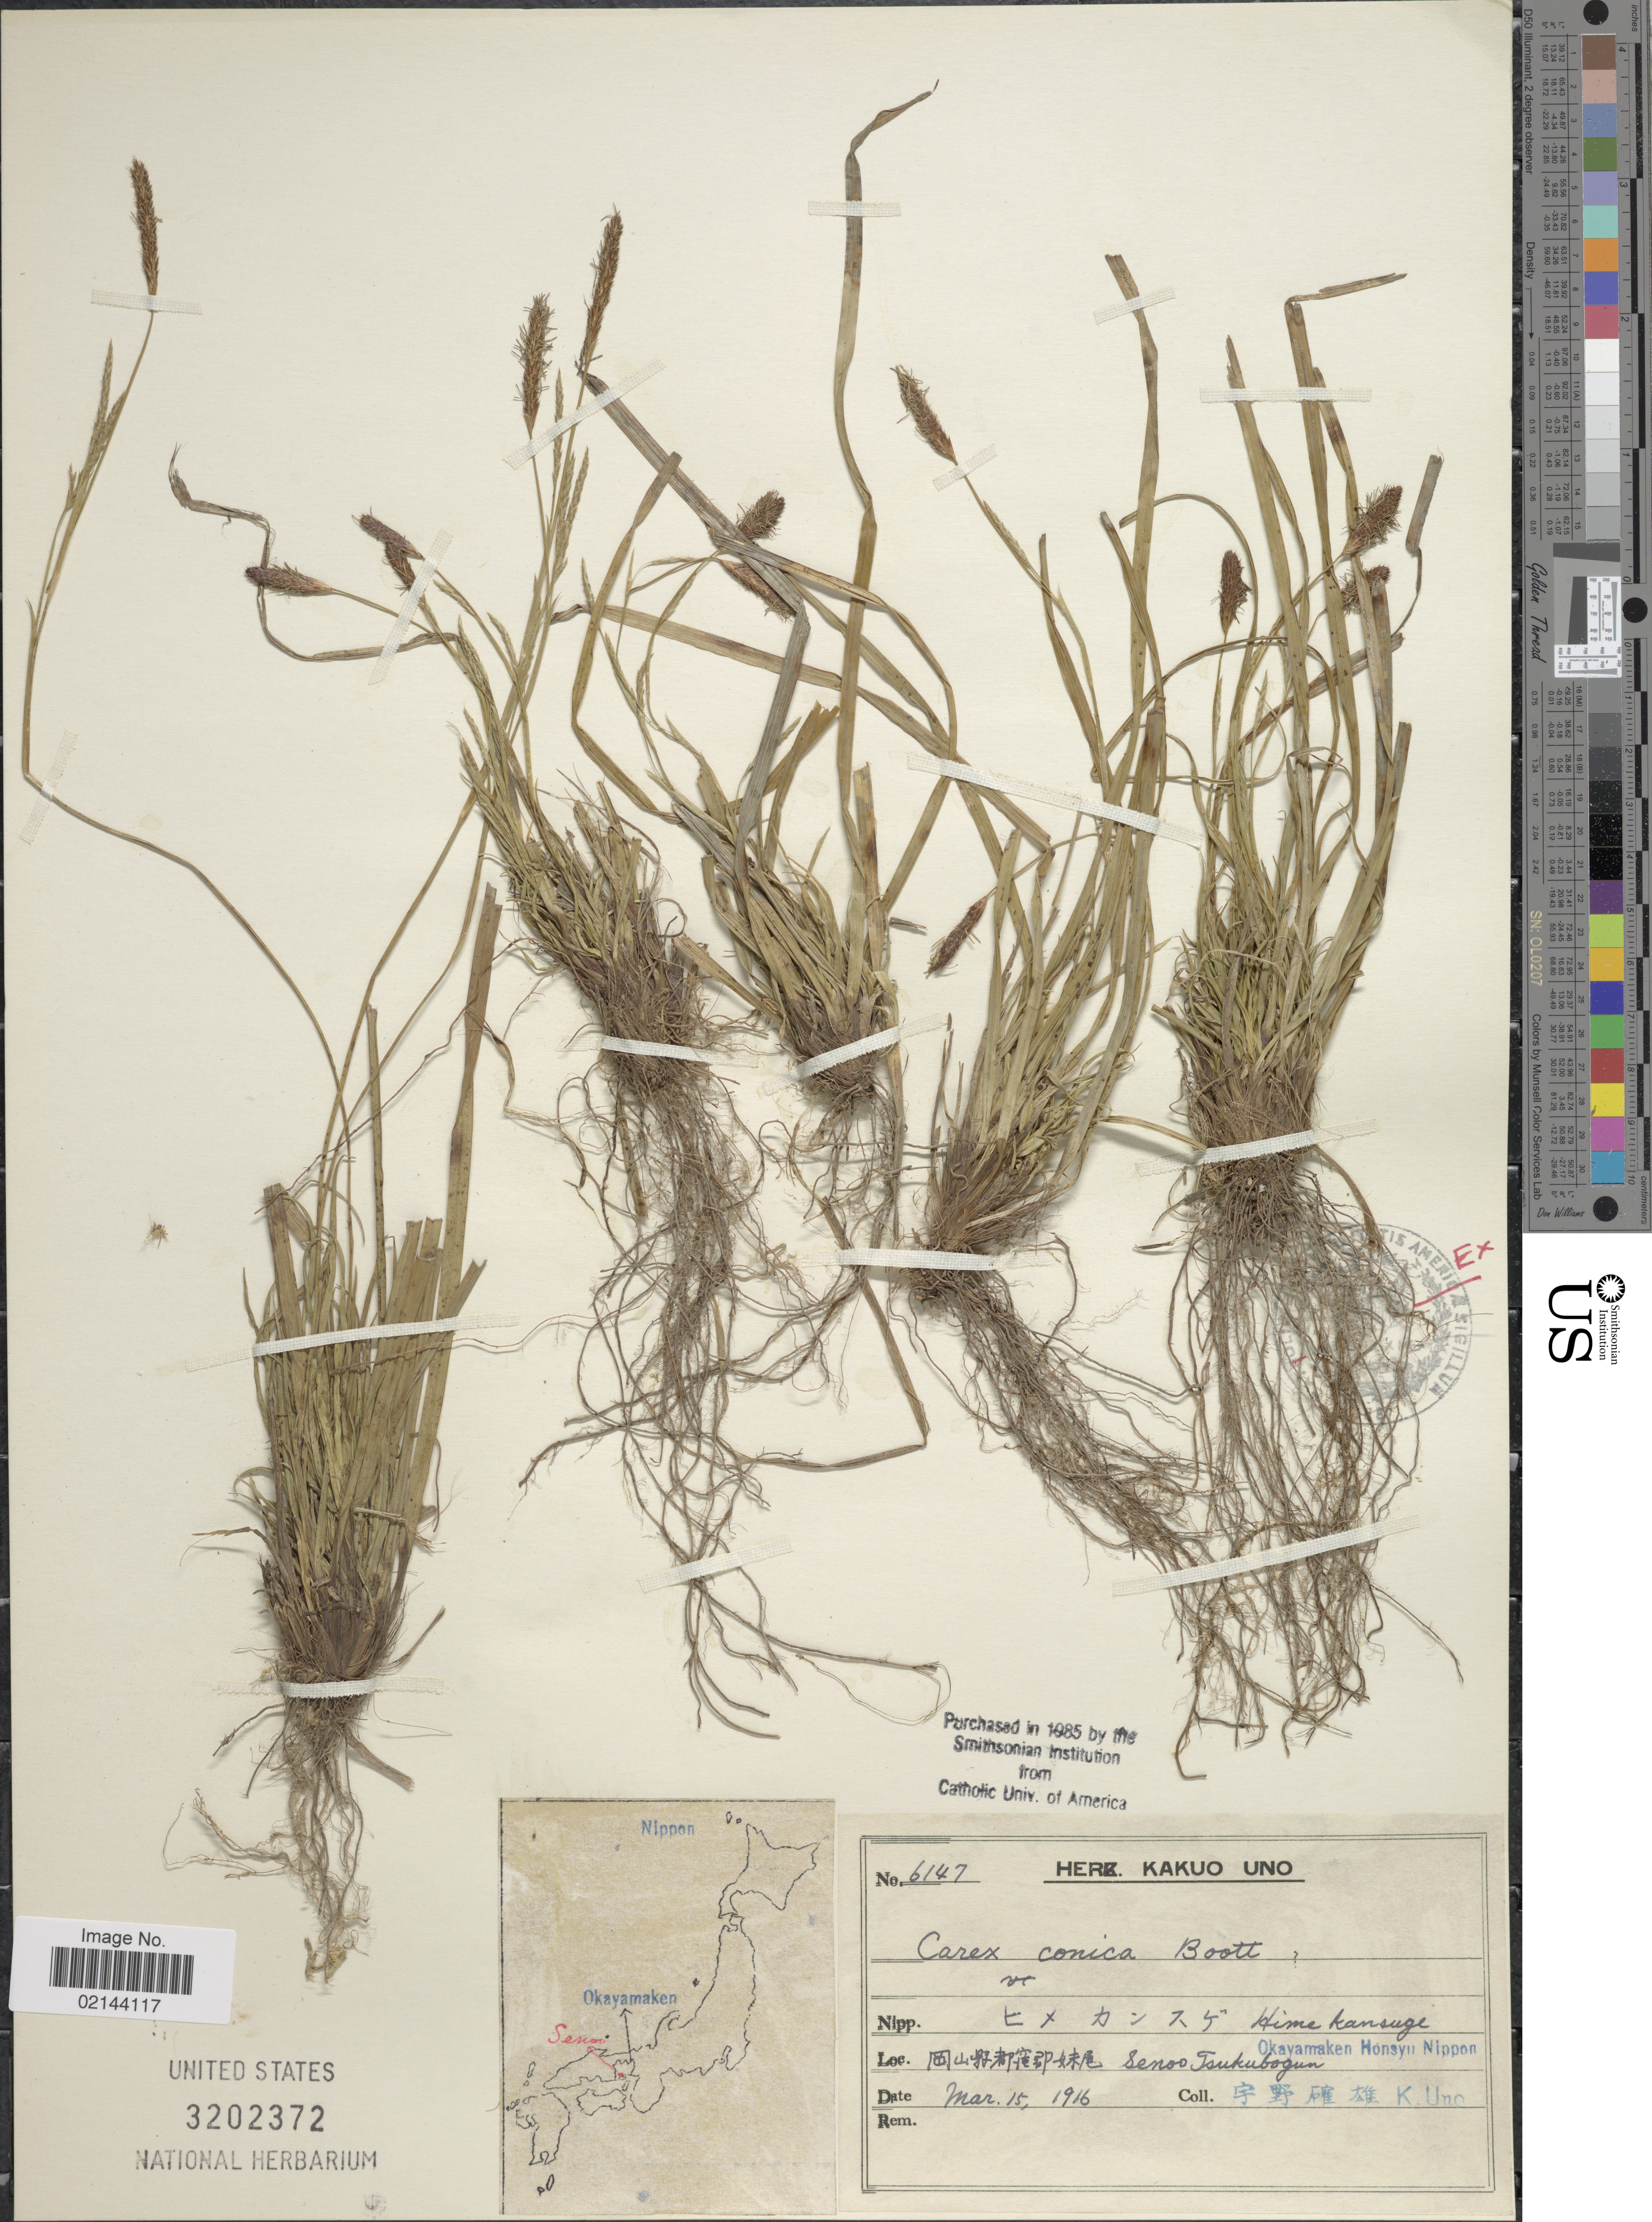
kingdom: Plantae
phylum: Tracheophyta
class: Liliopsida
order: Poales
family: Cyperaceae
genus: Carex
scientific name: Carex conica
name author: Boott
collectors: K. Uno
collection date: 1916-03-15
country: Japan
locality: Senoo Tsukubogun, Okayamaken, Honsyu, Nippon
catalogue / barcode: US 3202372